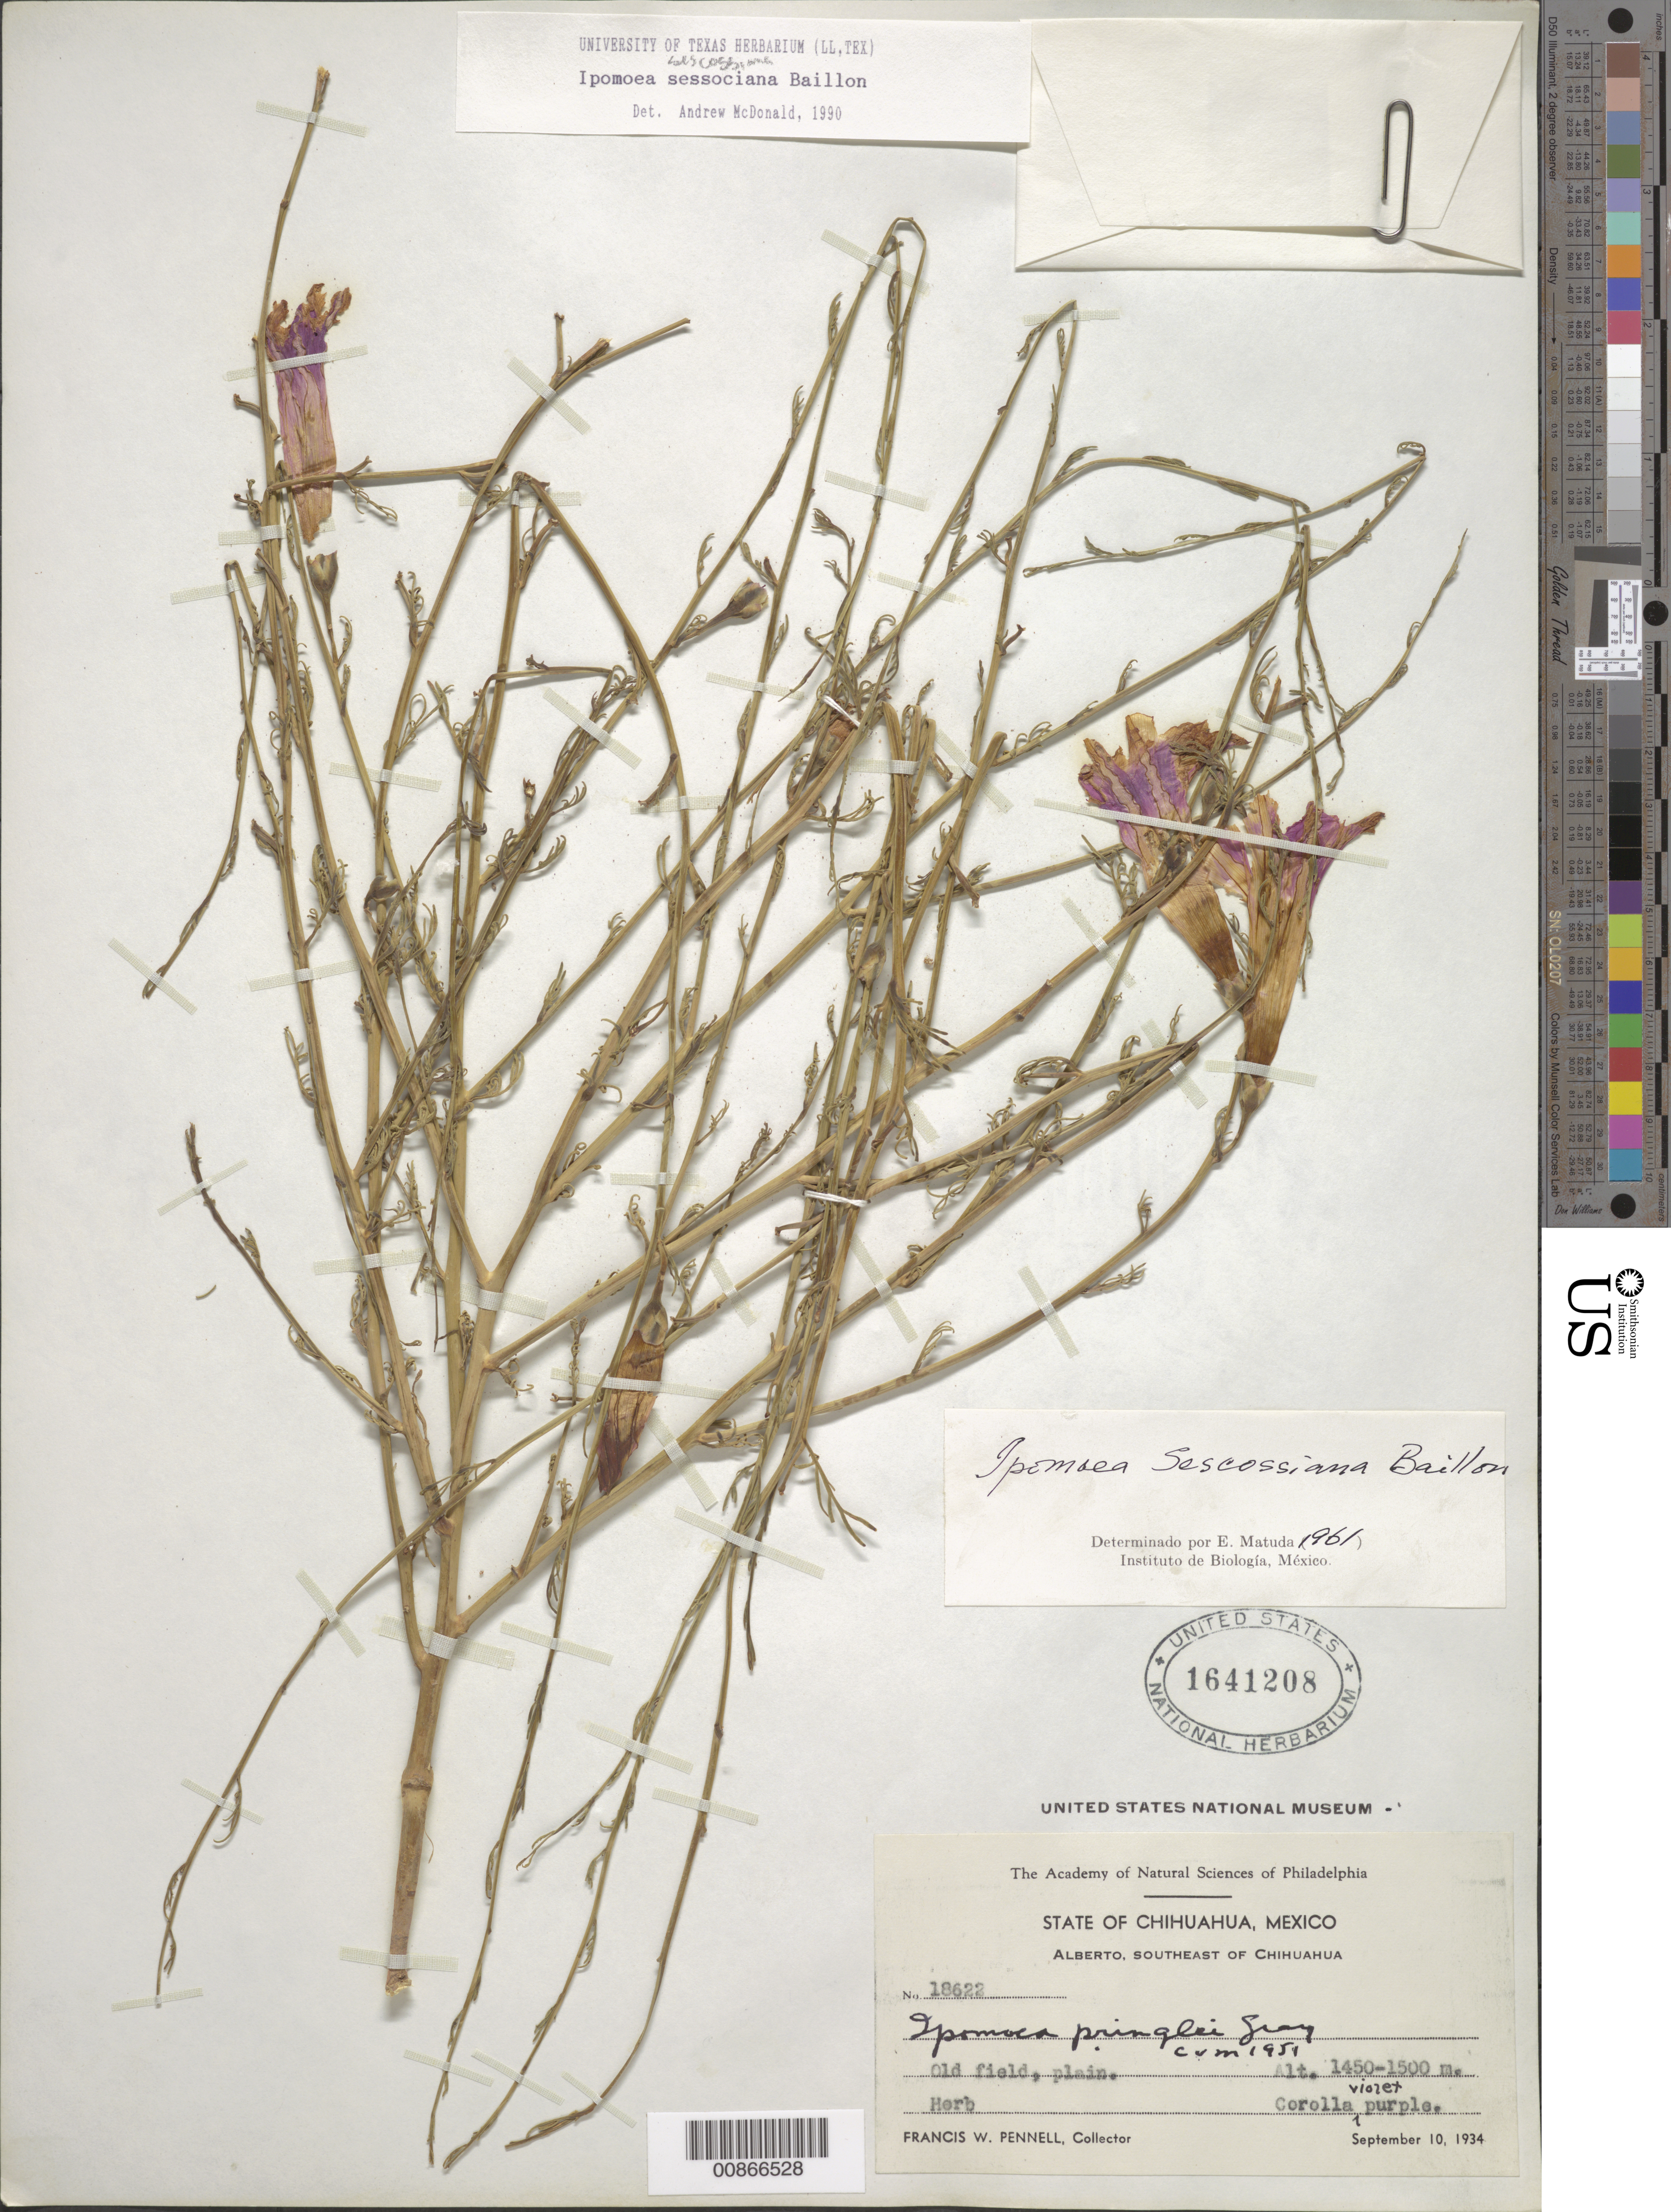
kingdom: Plantae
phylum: Tracheophyta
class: Magnoliopsida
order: Solanales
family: Convolvulaceae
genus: Ipomoea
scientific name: Ipomoea sescossiana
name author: Baill.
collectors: F. W. Pennell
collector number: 18622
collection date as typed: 10 Sep 1934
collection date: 1934-09-10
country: Mexico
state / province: Chihuahua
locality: Alberto, Southeast of Chihuahua.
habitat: Old field, plain.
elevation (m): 1500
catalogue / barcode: US 1641208